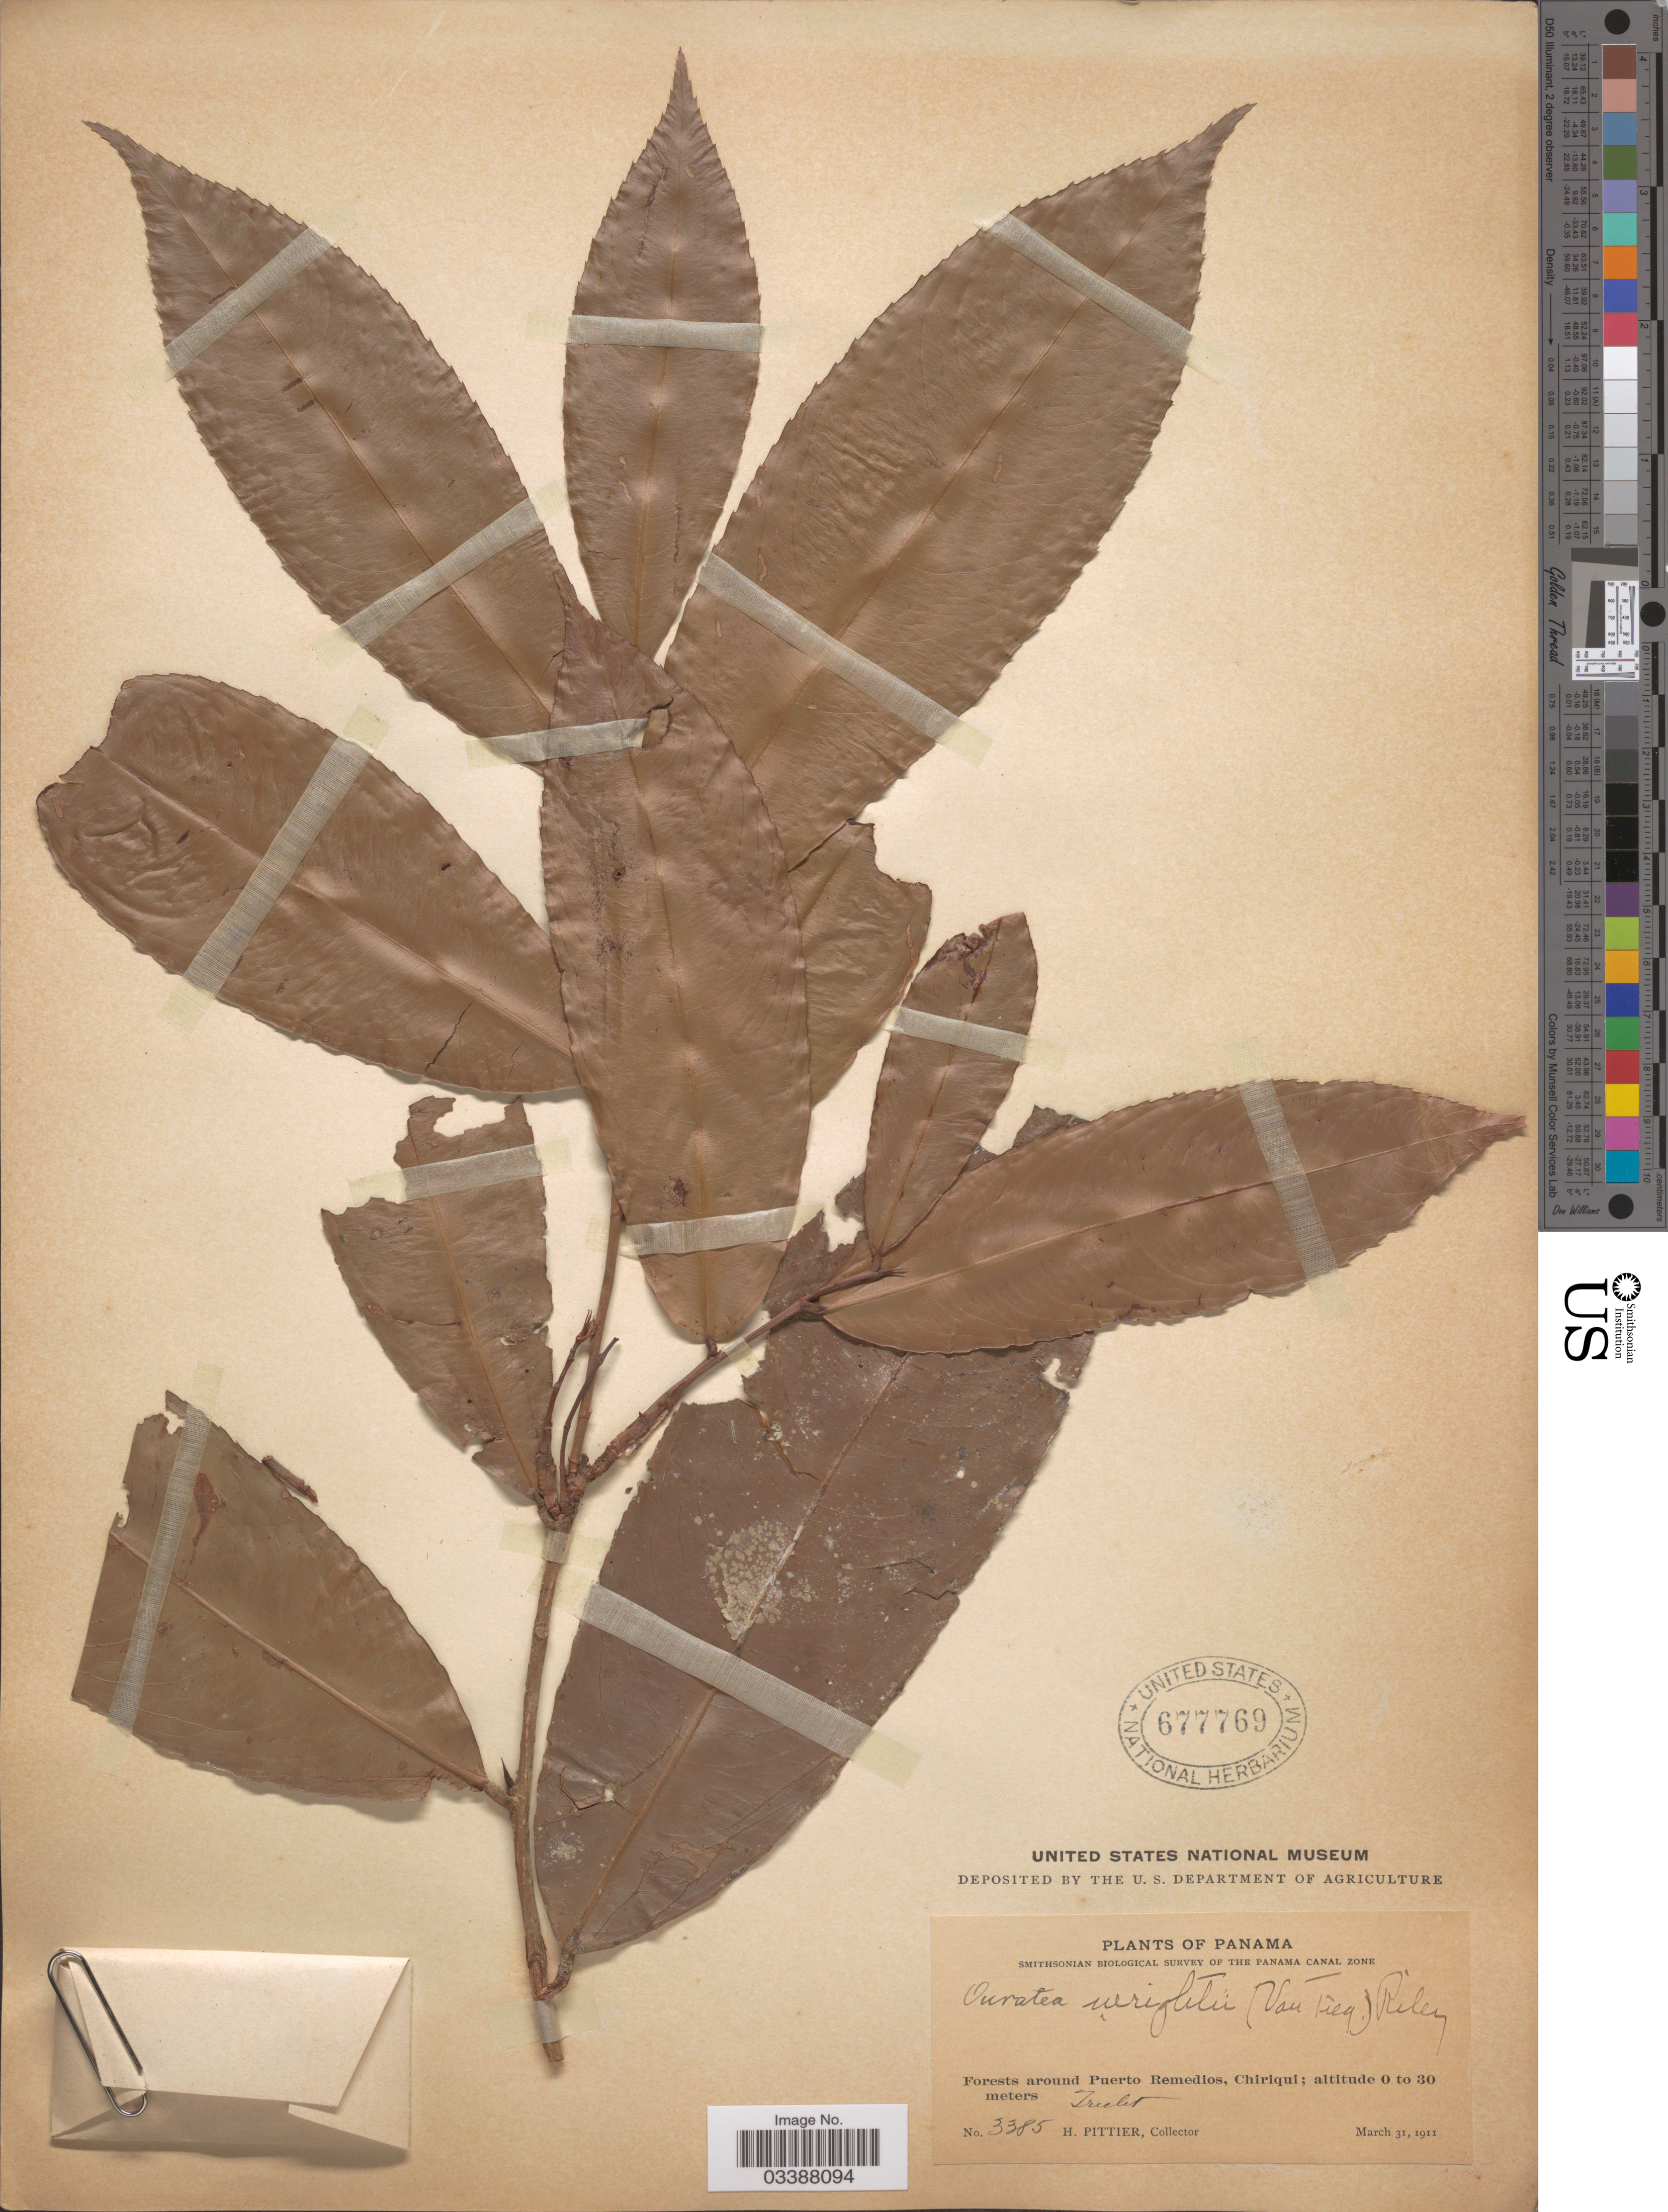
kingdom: Plantae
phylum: Tracheophyta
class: Magnoliopsida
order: Malpighiales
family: Ochnaceae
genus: Ouratea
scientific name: Ouratea lucens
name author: (Kunth) Engl.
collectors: H. F. Pittier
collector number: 3385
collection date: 1911-03-31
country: Panama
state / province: Chiriqui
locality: Forests around Puerto Remedios.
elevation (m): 0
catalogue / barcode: US 677769